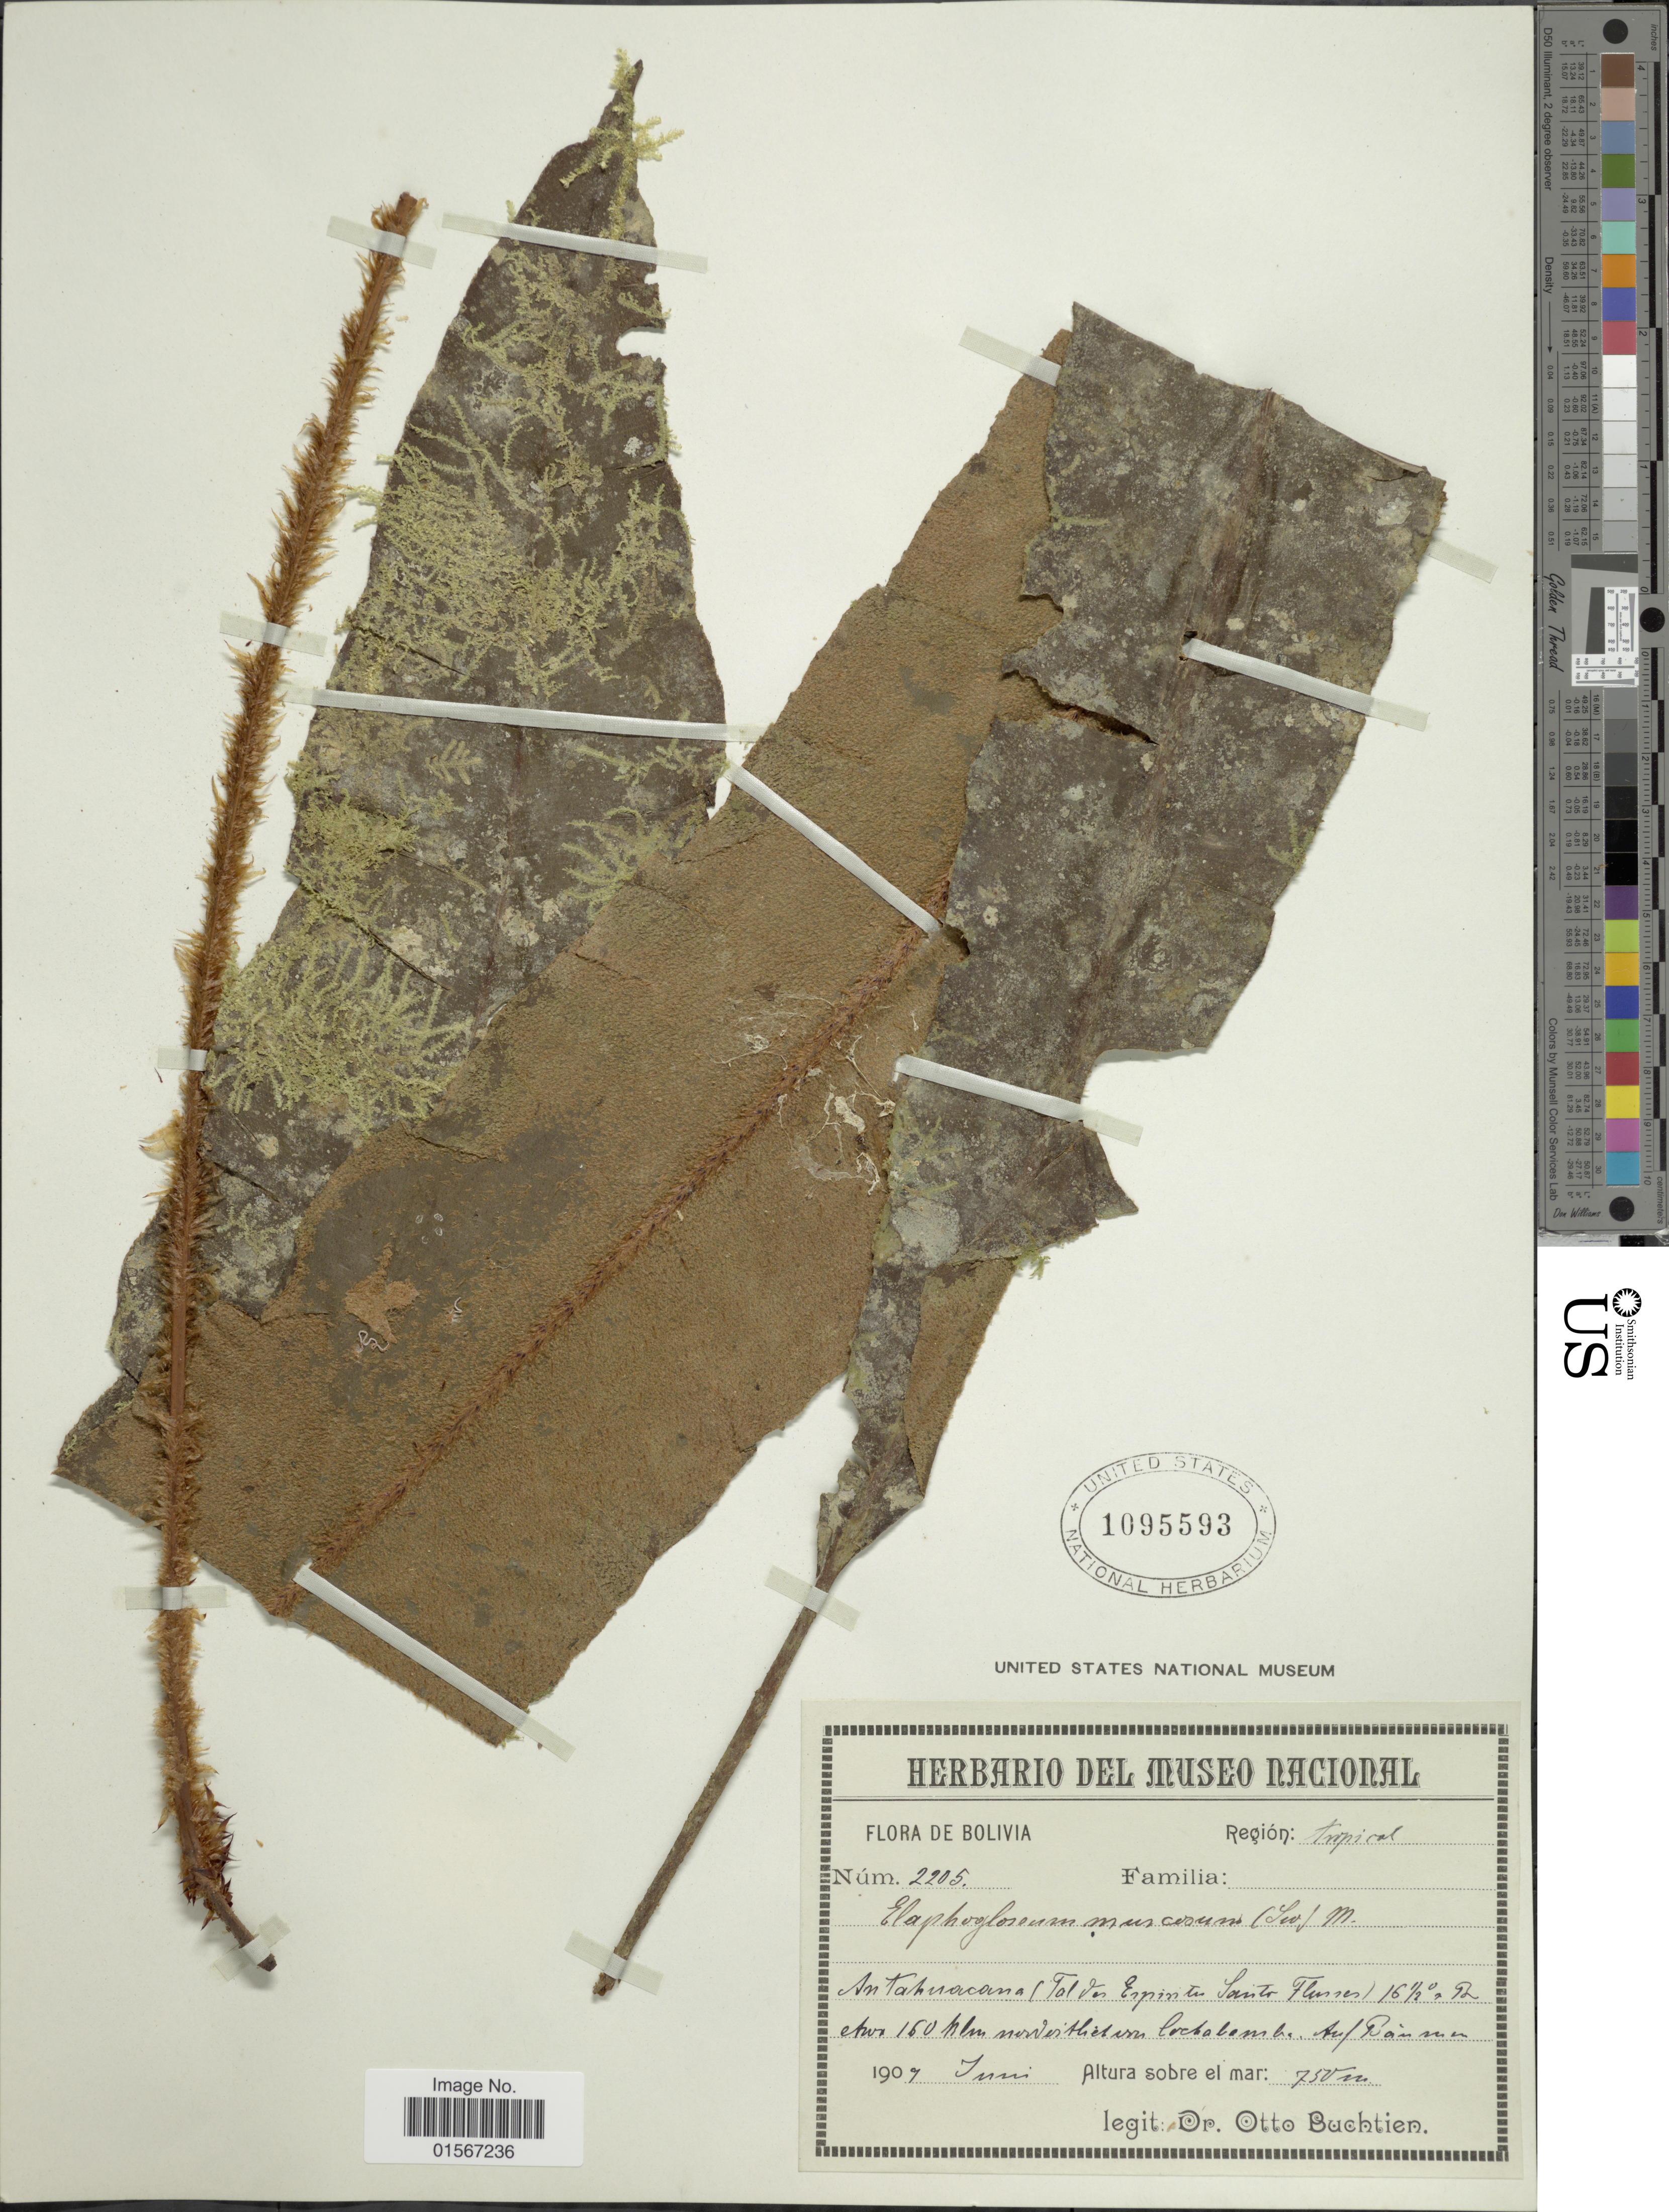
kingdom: Plantae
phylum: Tracheophyta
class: Polypodiopsida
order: Polypodiales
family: Dryopteridaceae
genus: Elaphoglossum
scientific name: Elaphoglossum orbignyanum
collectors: O. Buchtien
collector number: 2205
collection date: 1909-06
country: Bolivia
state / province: Cochabamba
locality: Antahuacana (Espíritu Santo River), 150 km N from Cochabamba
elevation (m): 750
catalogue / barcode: US 1095593